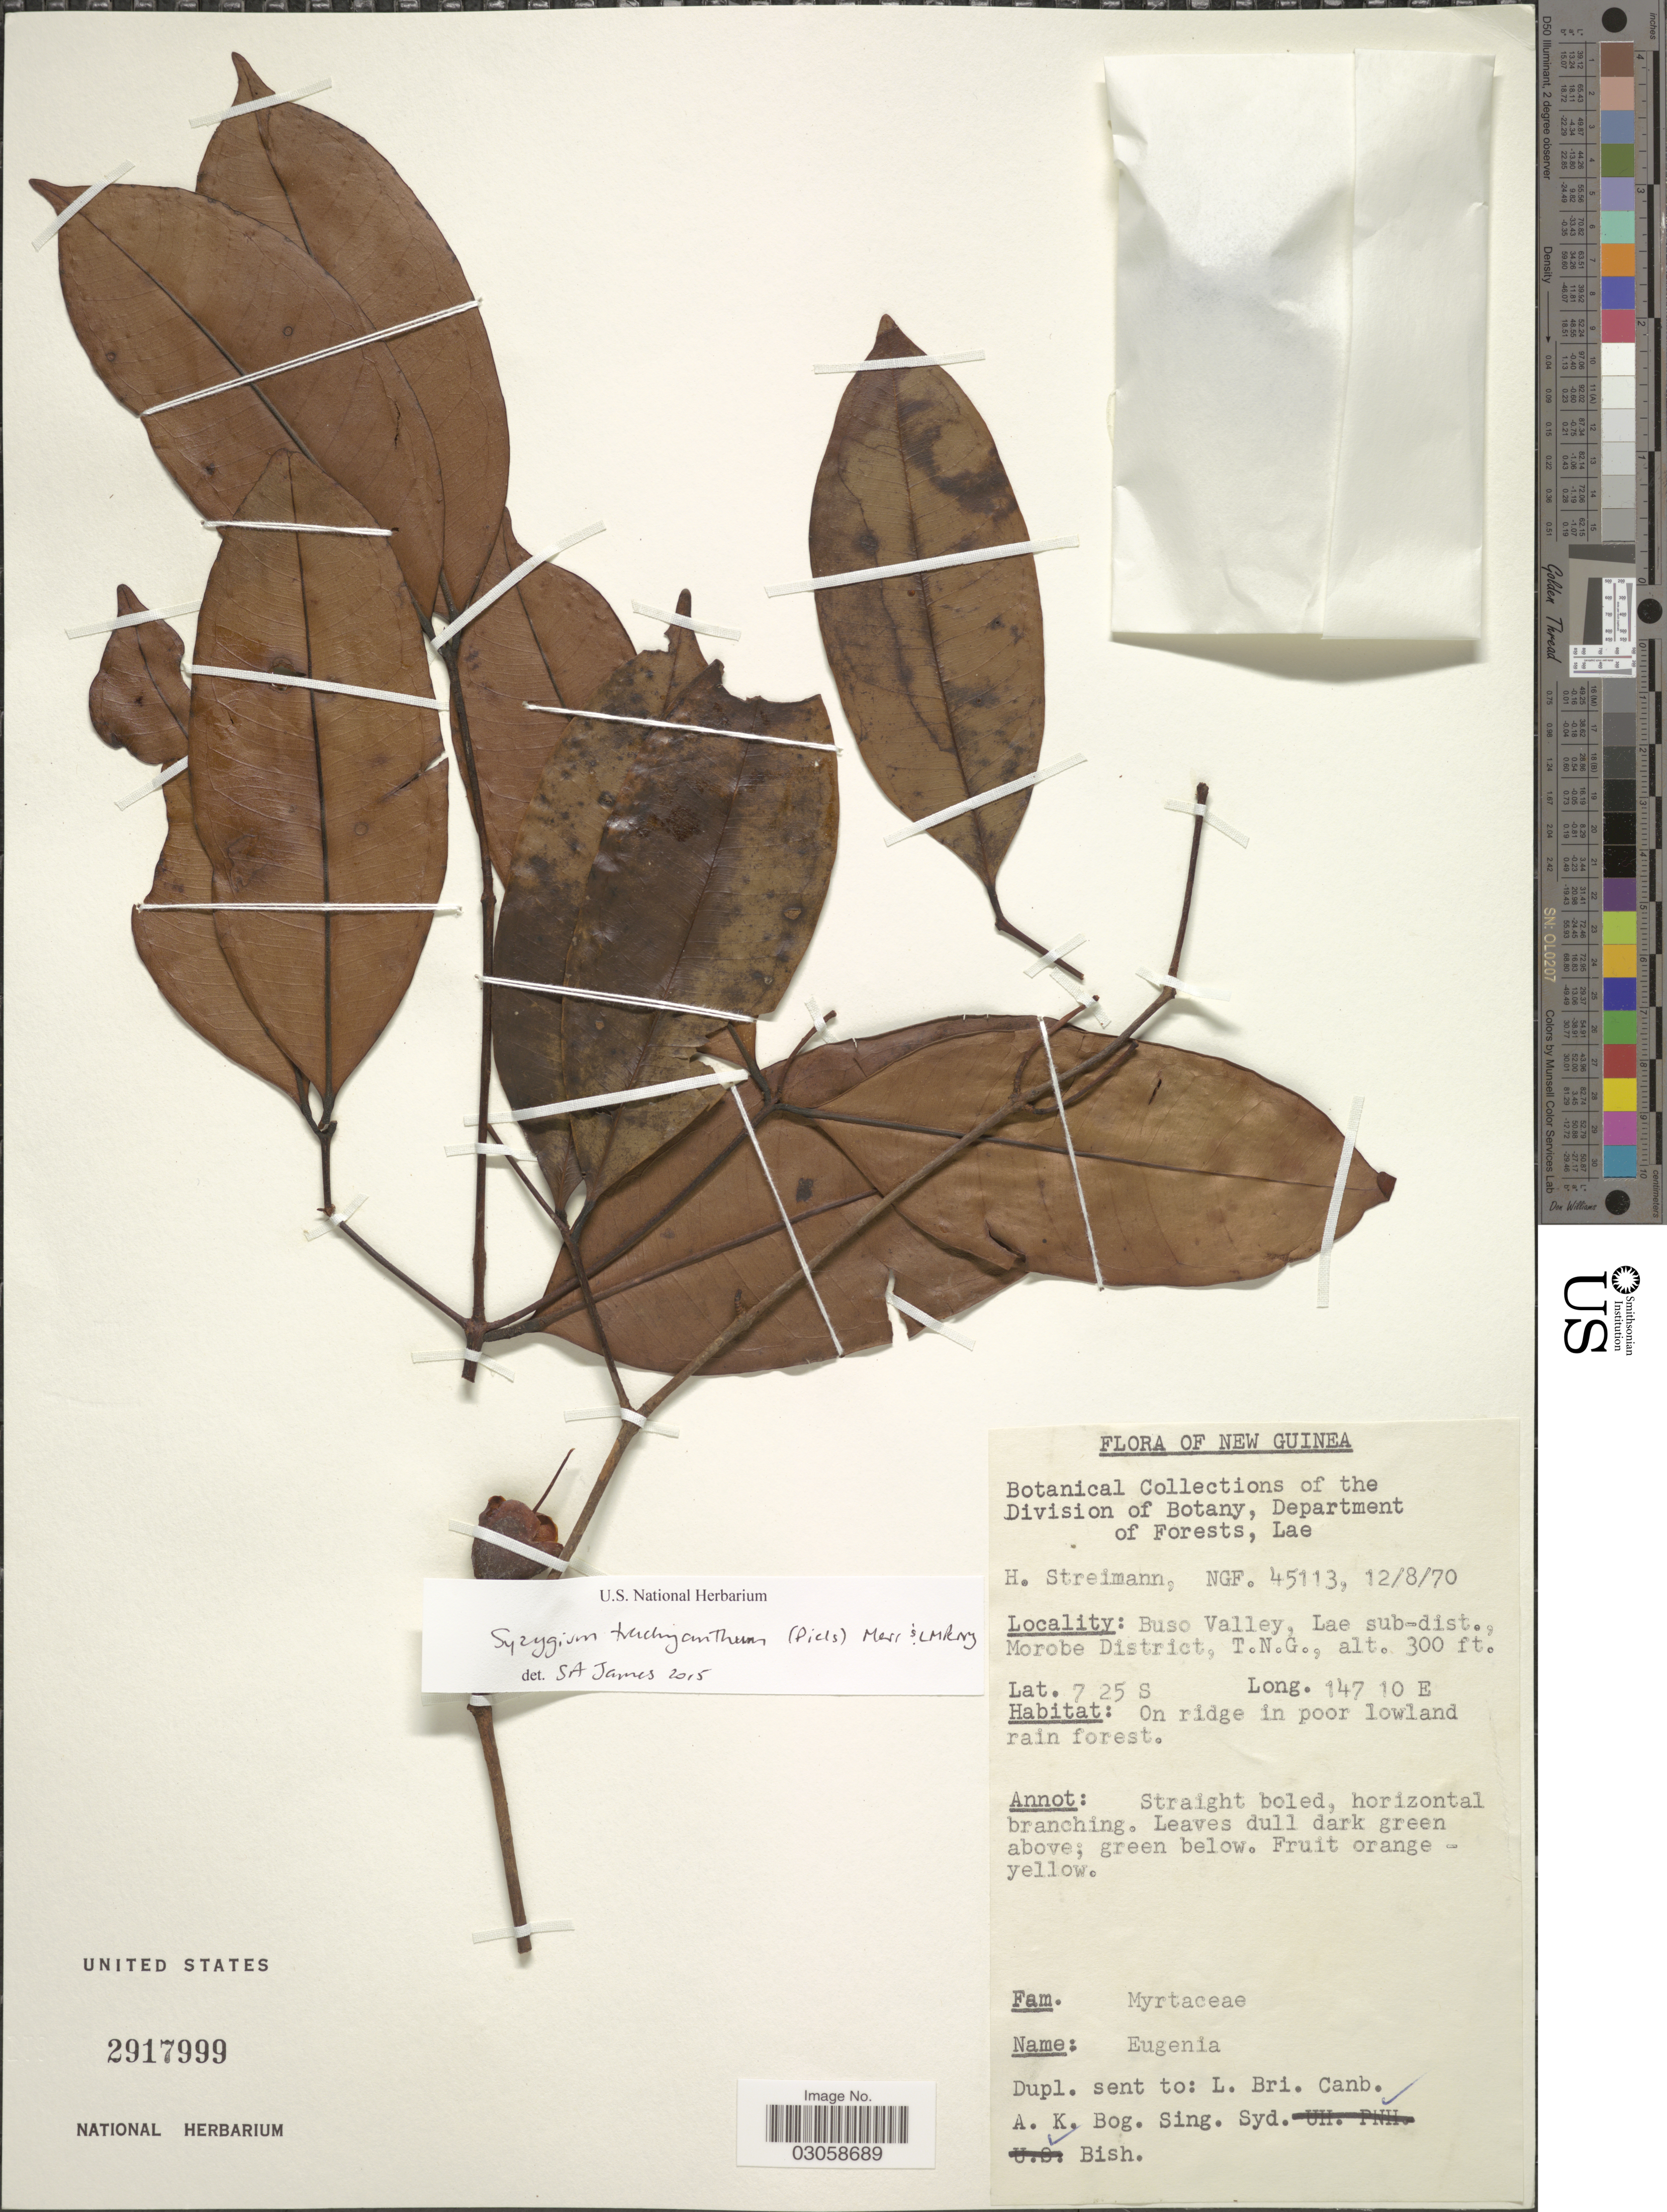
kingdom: Plantae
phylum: Tracheophyta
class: Magnoliopsida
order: Myrtales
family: Myrtaceae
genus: Syzygium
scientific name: Syzygium trachyanthum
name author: (Diels) Merr. & L.M. Perry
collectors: H. Streimann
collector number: NGF. 45113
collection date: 1970-08-12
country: Papua New Guinea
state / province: Morobe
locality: New Guinea. Buso Valley, Lae sub-dist., Morobe District, T.N.G.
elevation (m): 91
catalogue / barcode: US 2917999